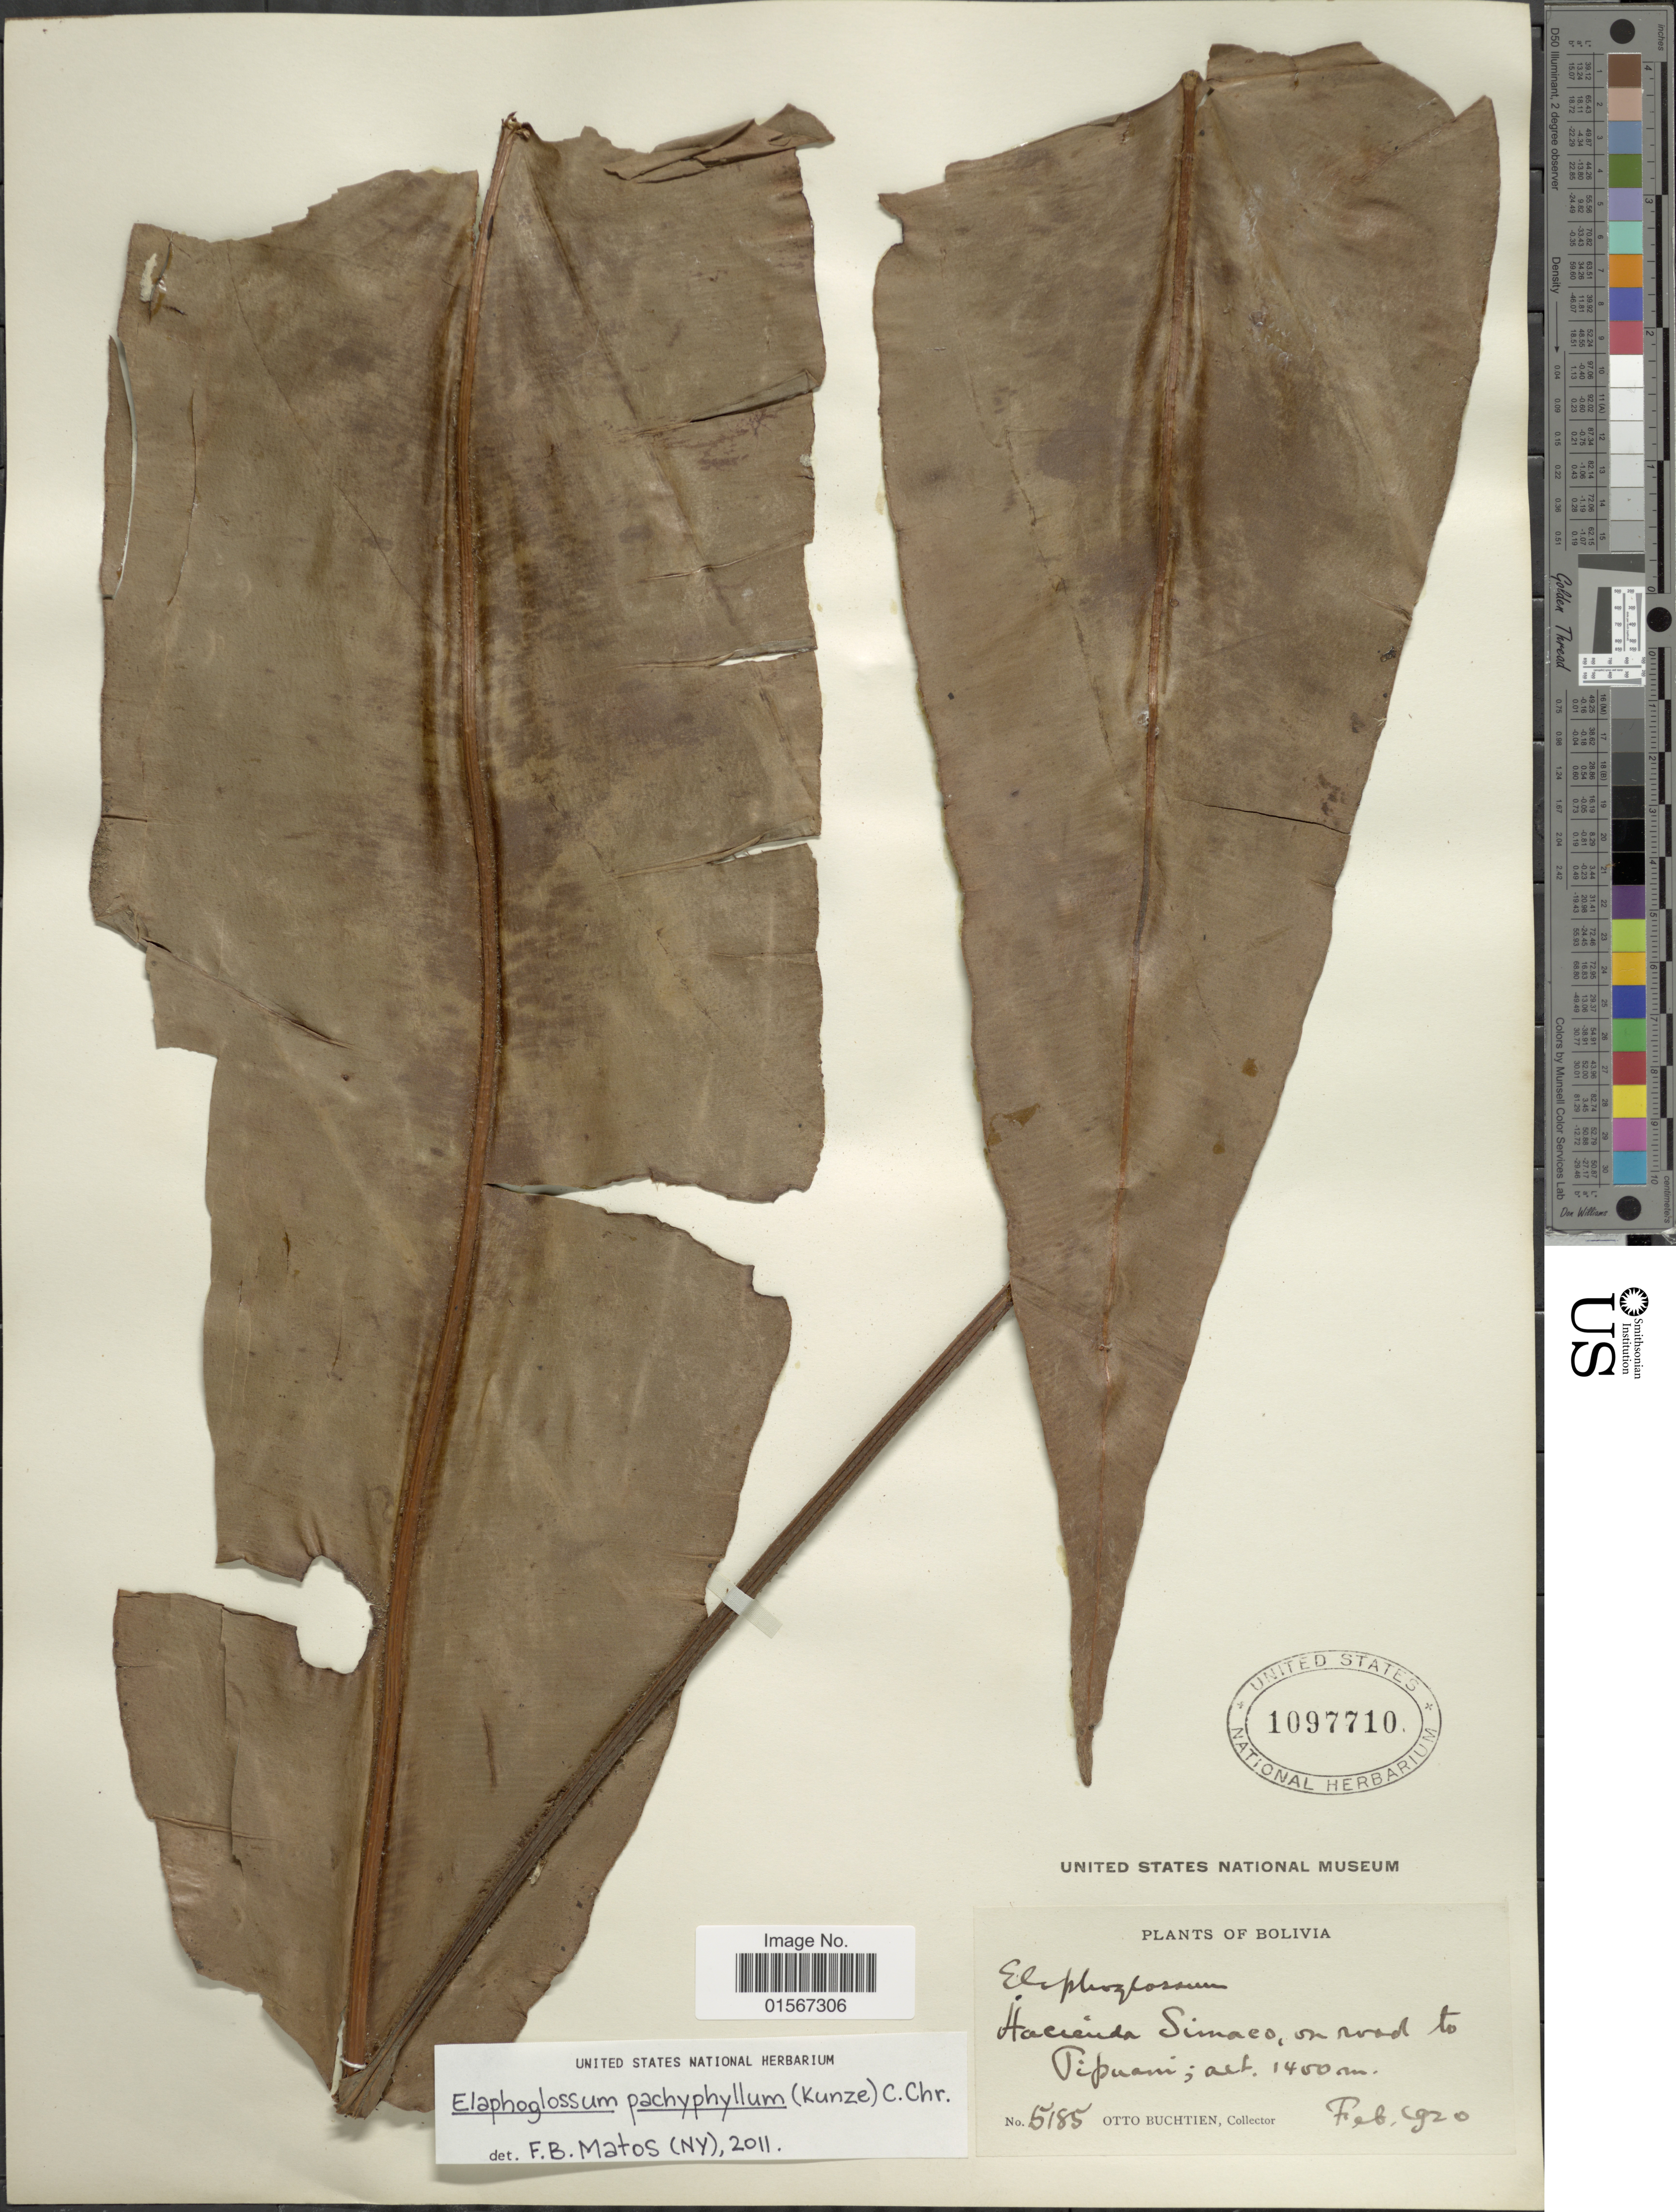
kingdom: Plantae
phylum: Tracheophyta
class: Polypodiopsida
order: Polypodiales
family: Dryopteridaceae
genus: Elaphoglossum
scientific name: Elaphoglossum pachyphyllum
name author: (Kunze) C. Chr.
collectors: O. Buchtien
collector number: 5185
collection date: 1920-02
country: Bolivia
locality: Bolivia, Hacienda Simaco, on road to Tipuani.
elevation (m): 1400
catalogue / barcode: US 1097710